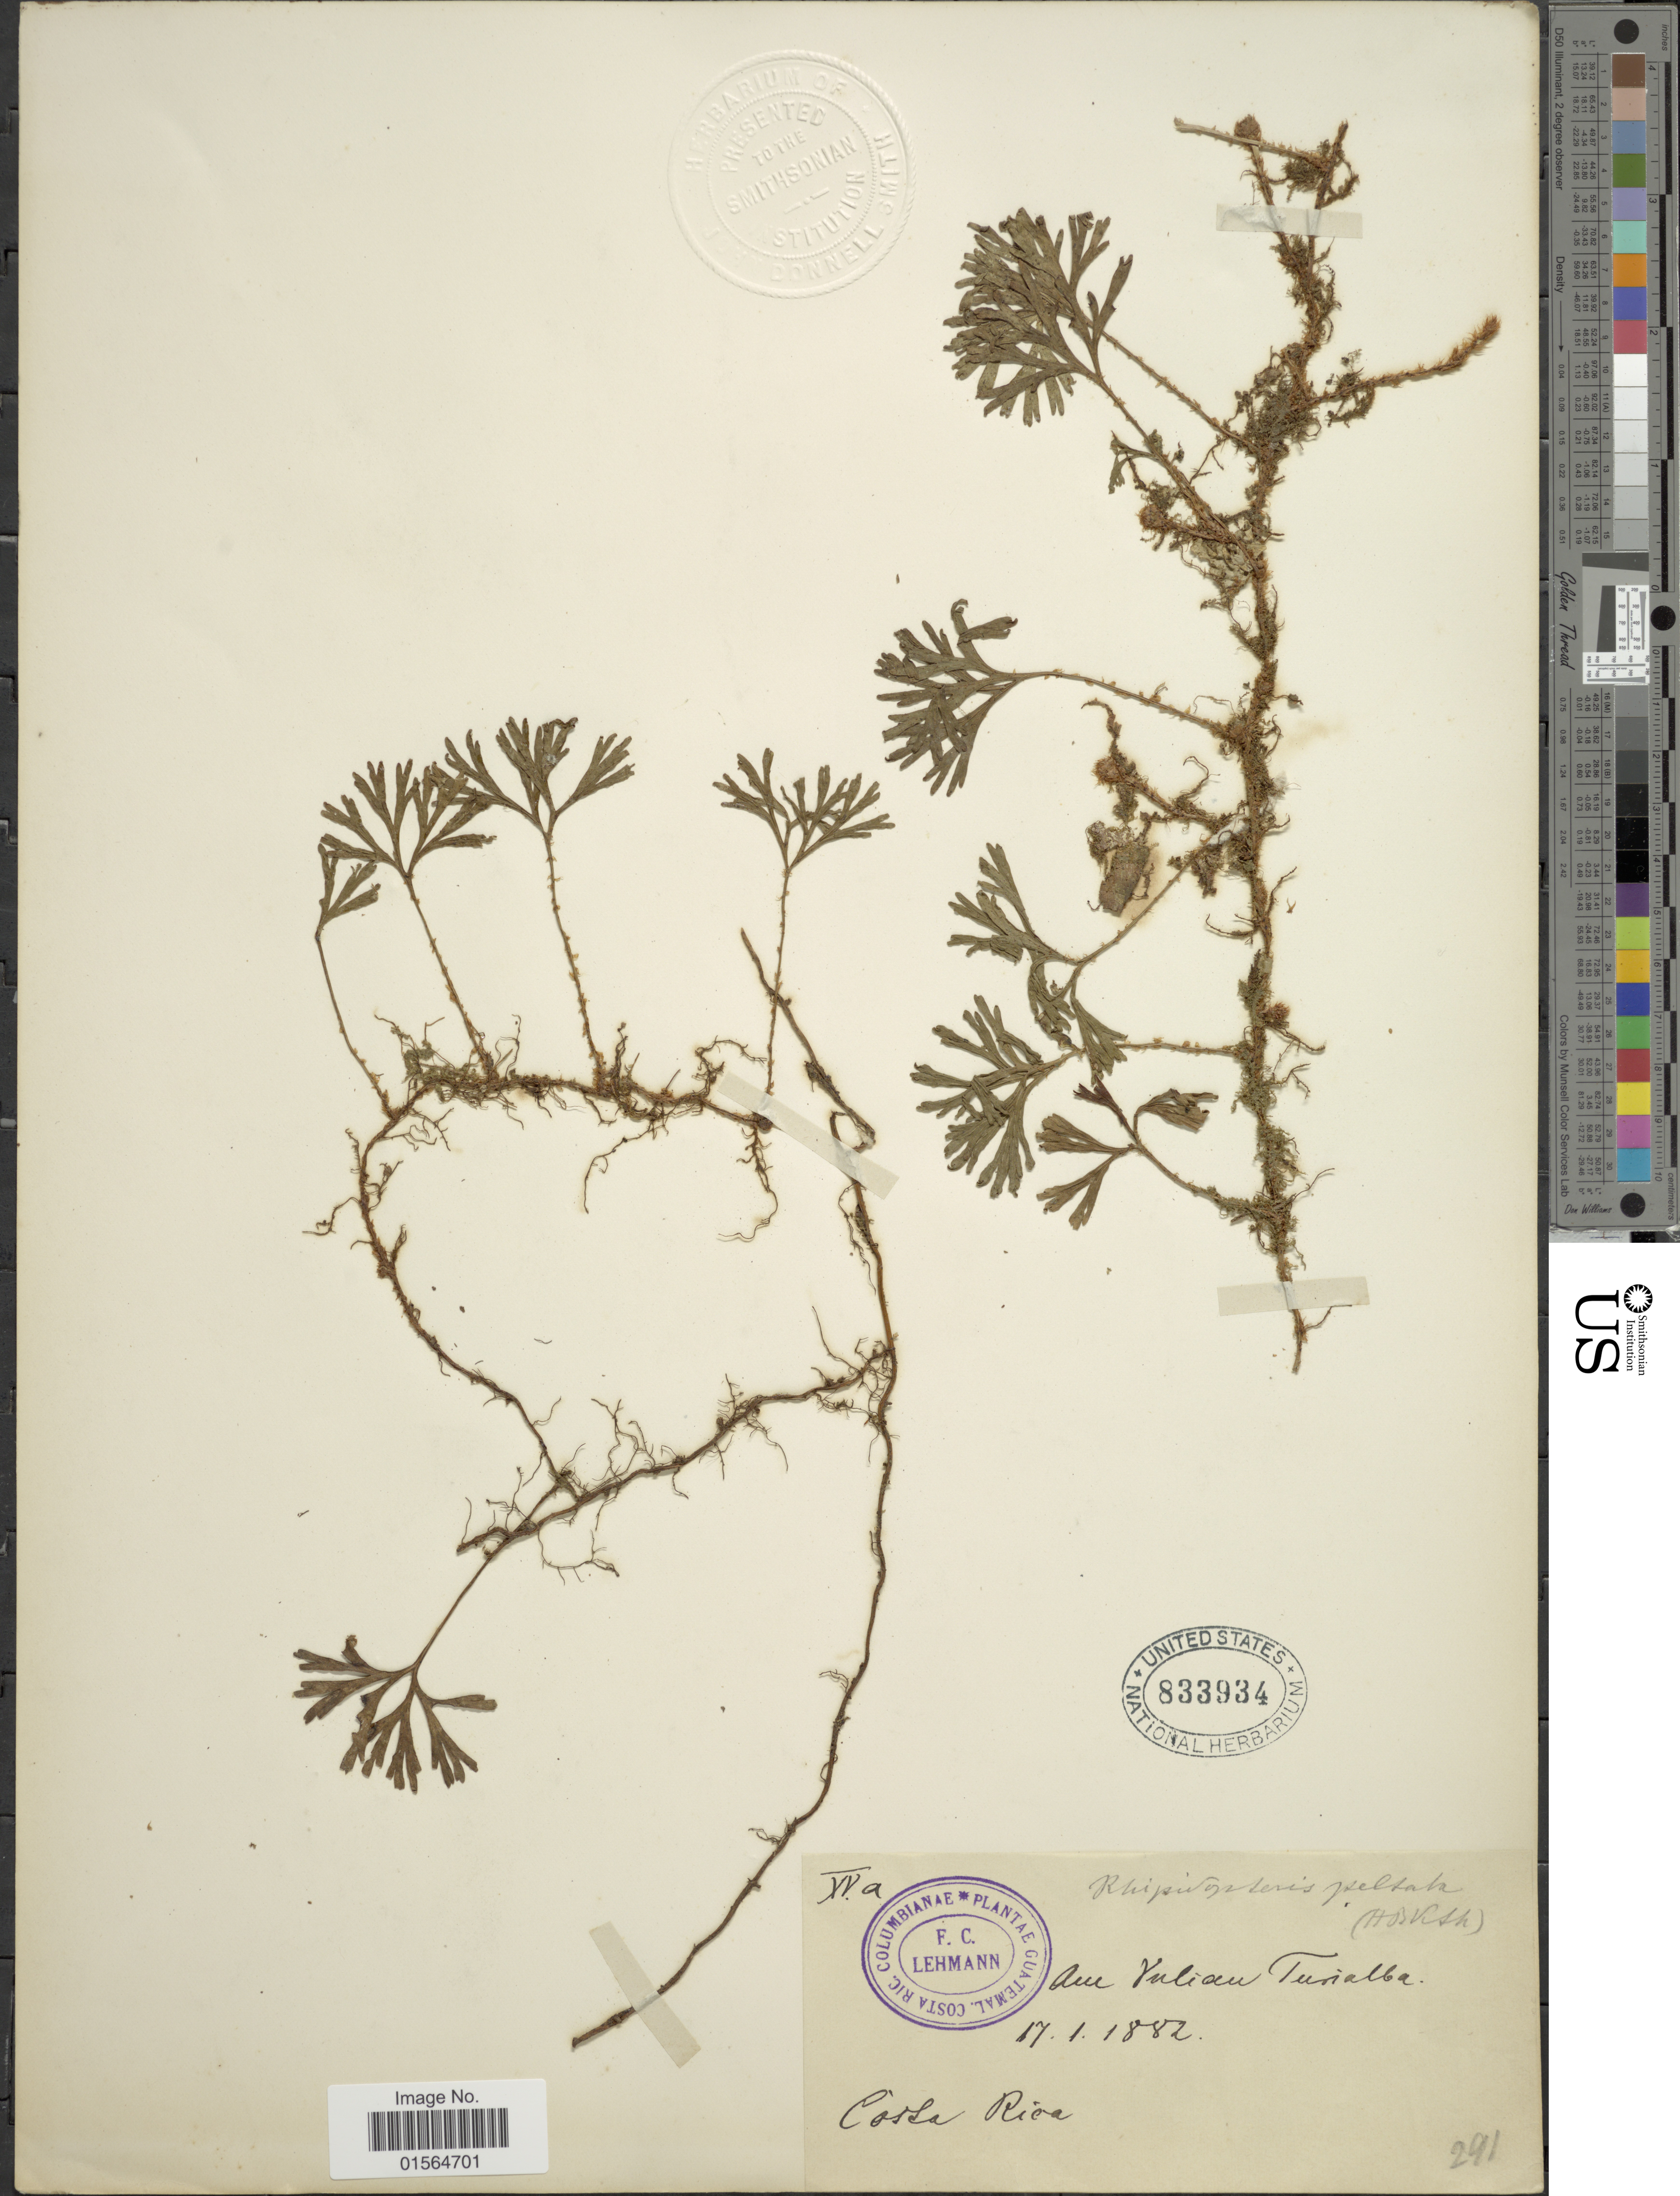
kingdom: Plantae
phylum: Tracheophyta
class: Polypodiopsida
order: Polypodiales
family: Dryopteridaceae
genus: Elaphoglossum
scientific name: Elaphoglossum peltatum f. peltatum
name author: (Sw.) Urb.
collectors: F. C. Lehmann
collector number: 291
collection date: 1882-01-17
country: Costa Rica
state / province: Cartago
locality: Turrialba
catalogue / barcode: US 833934